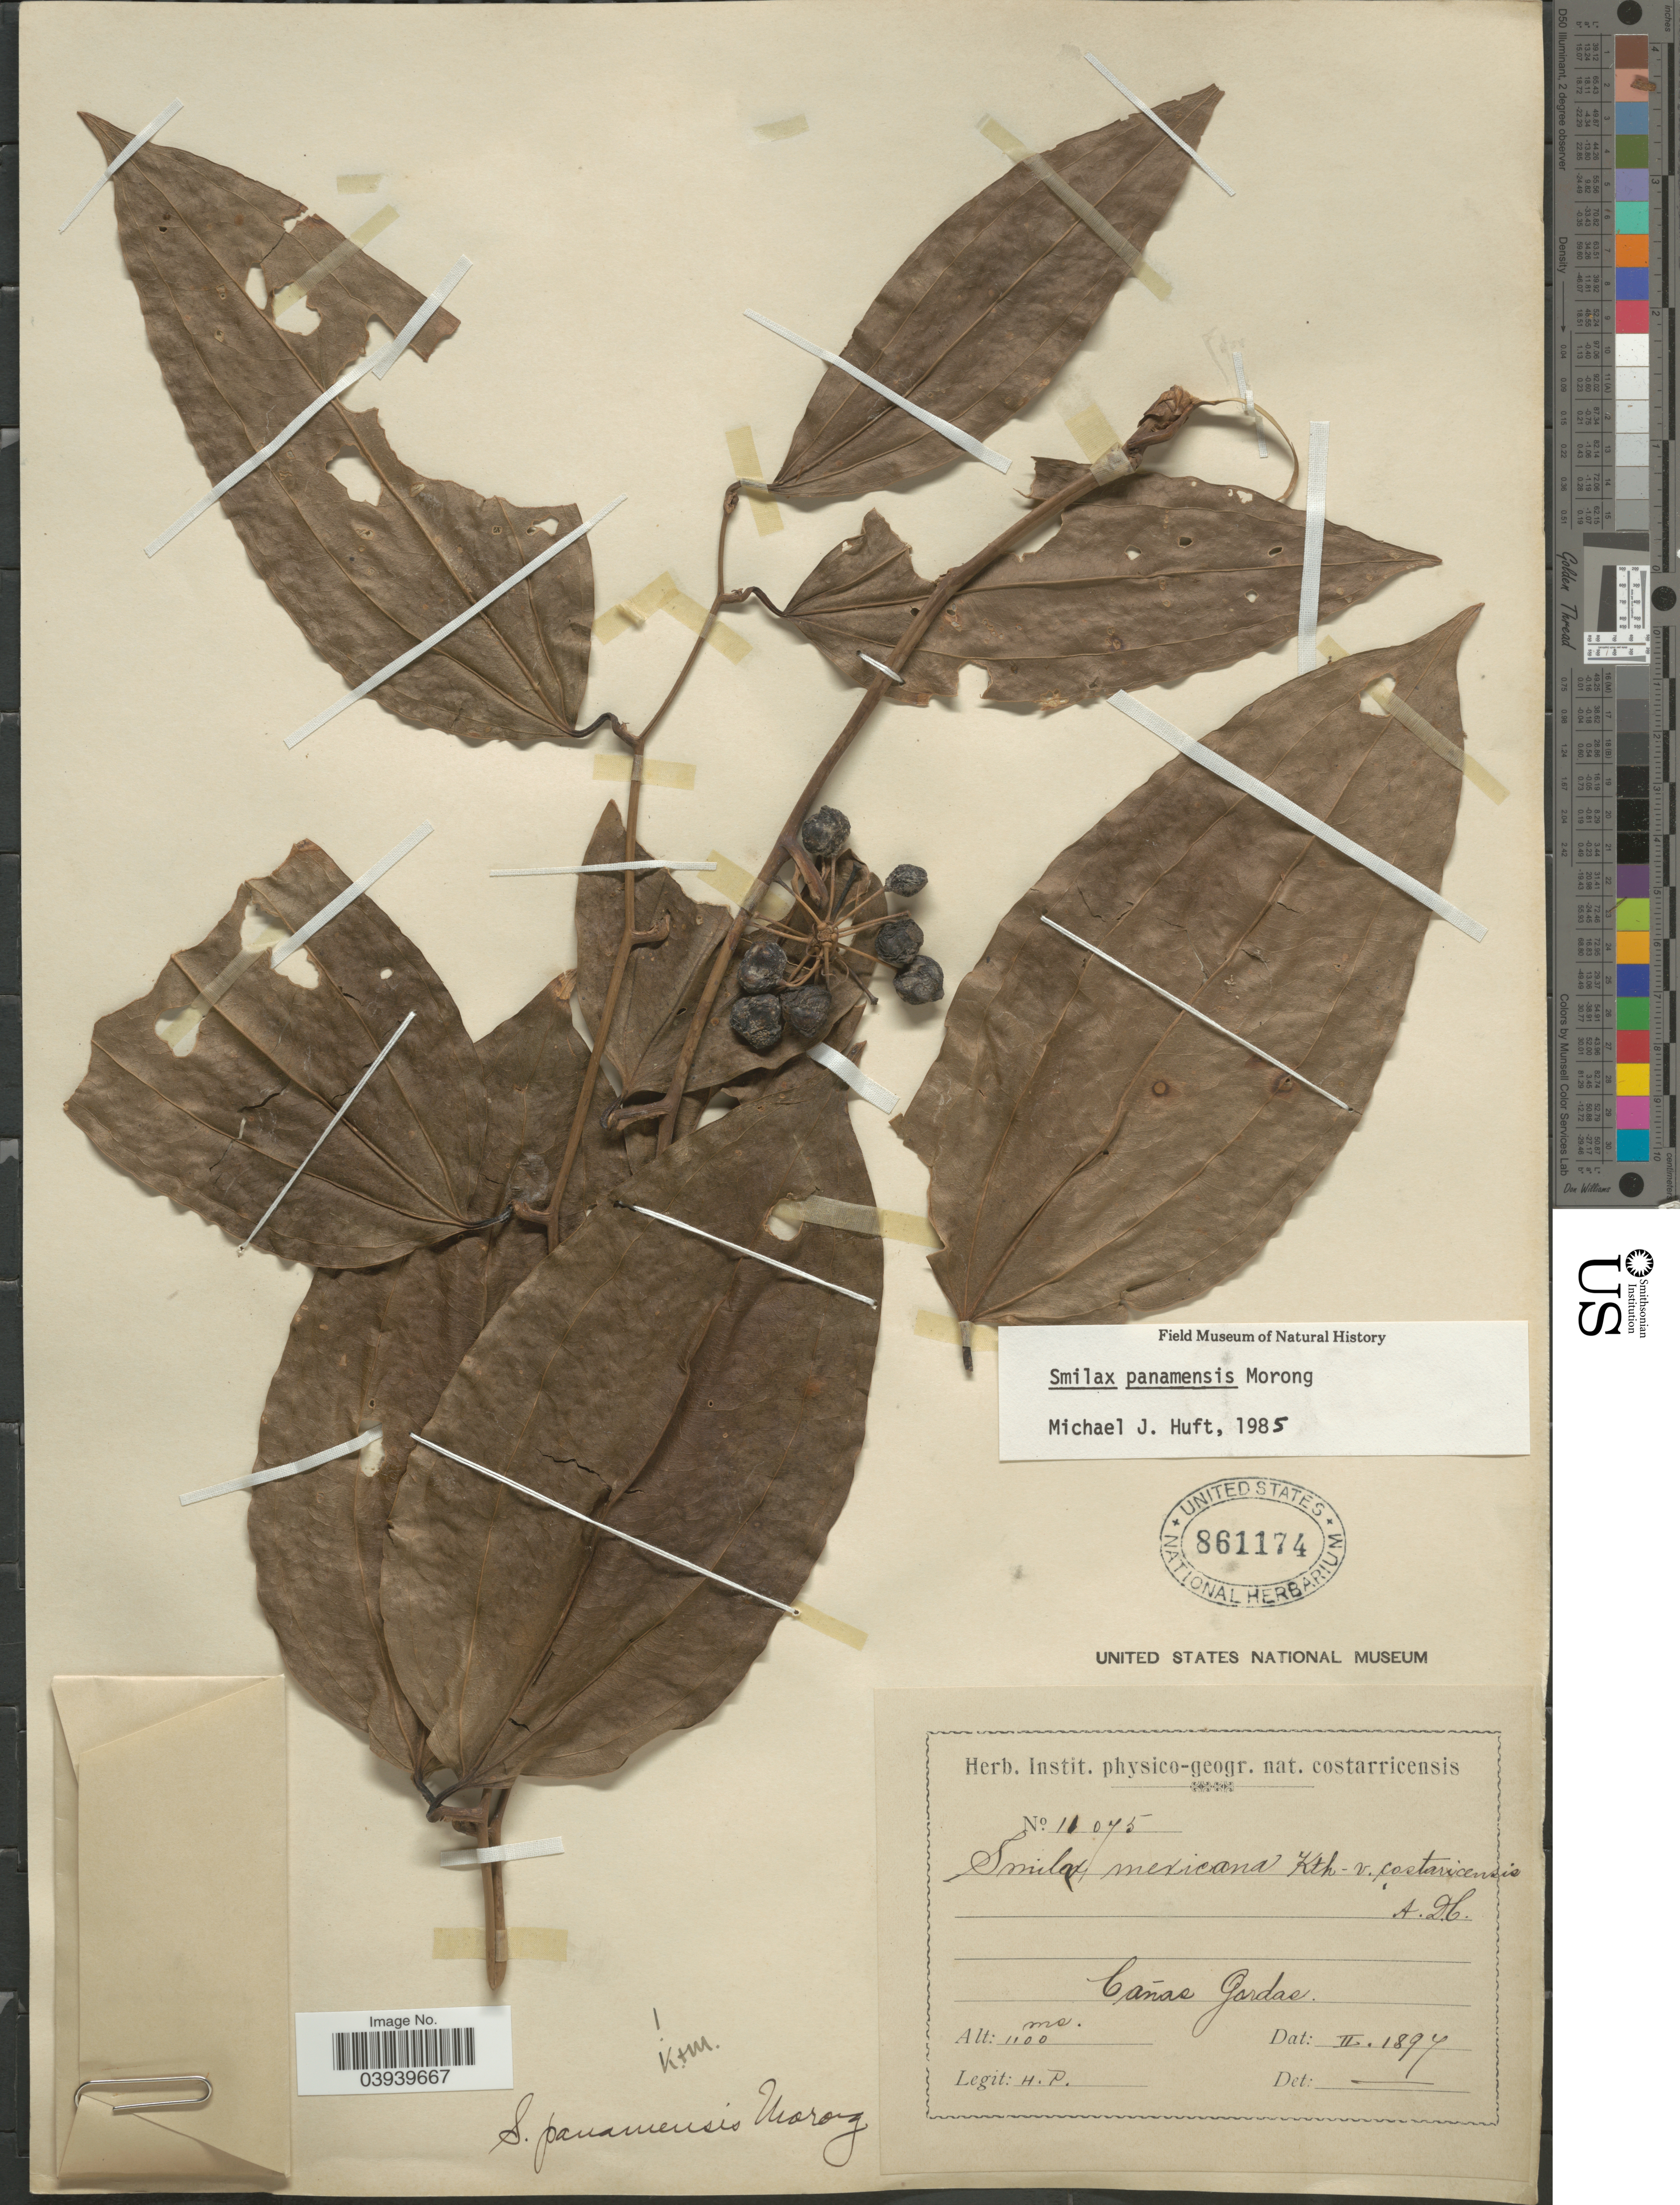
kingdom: Plantae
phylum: Tracheophyta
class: Liliopsida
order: Liliales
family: Smilacaceae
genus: Smilax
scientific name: Smilax panamensis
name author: Morong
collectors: H. P.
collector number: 11075*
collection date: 1897-02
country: Costa Rica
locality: Cañas Gordas.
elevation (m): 1100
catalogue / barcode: US 861174